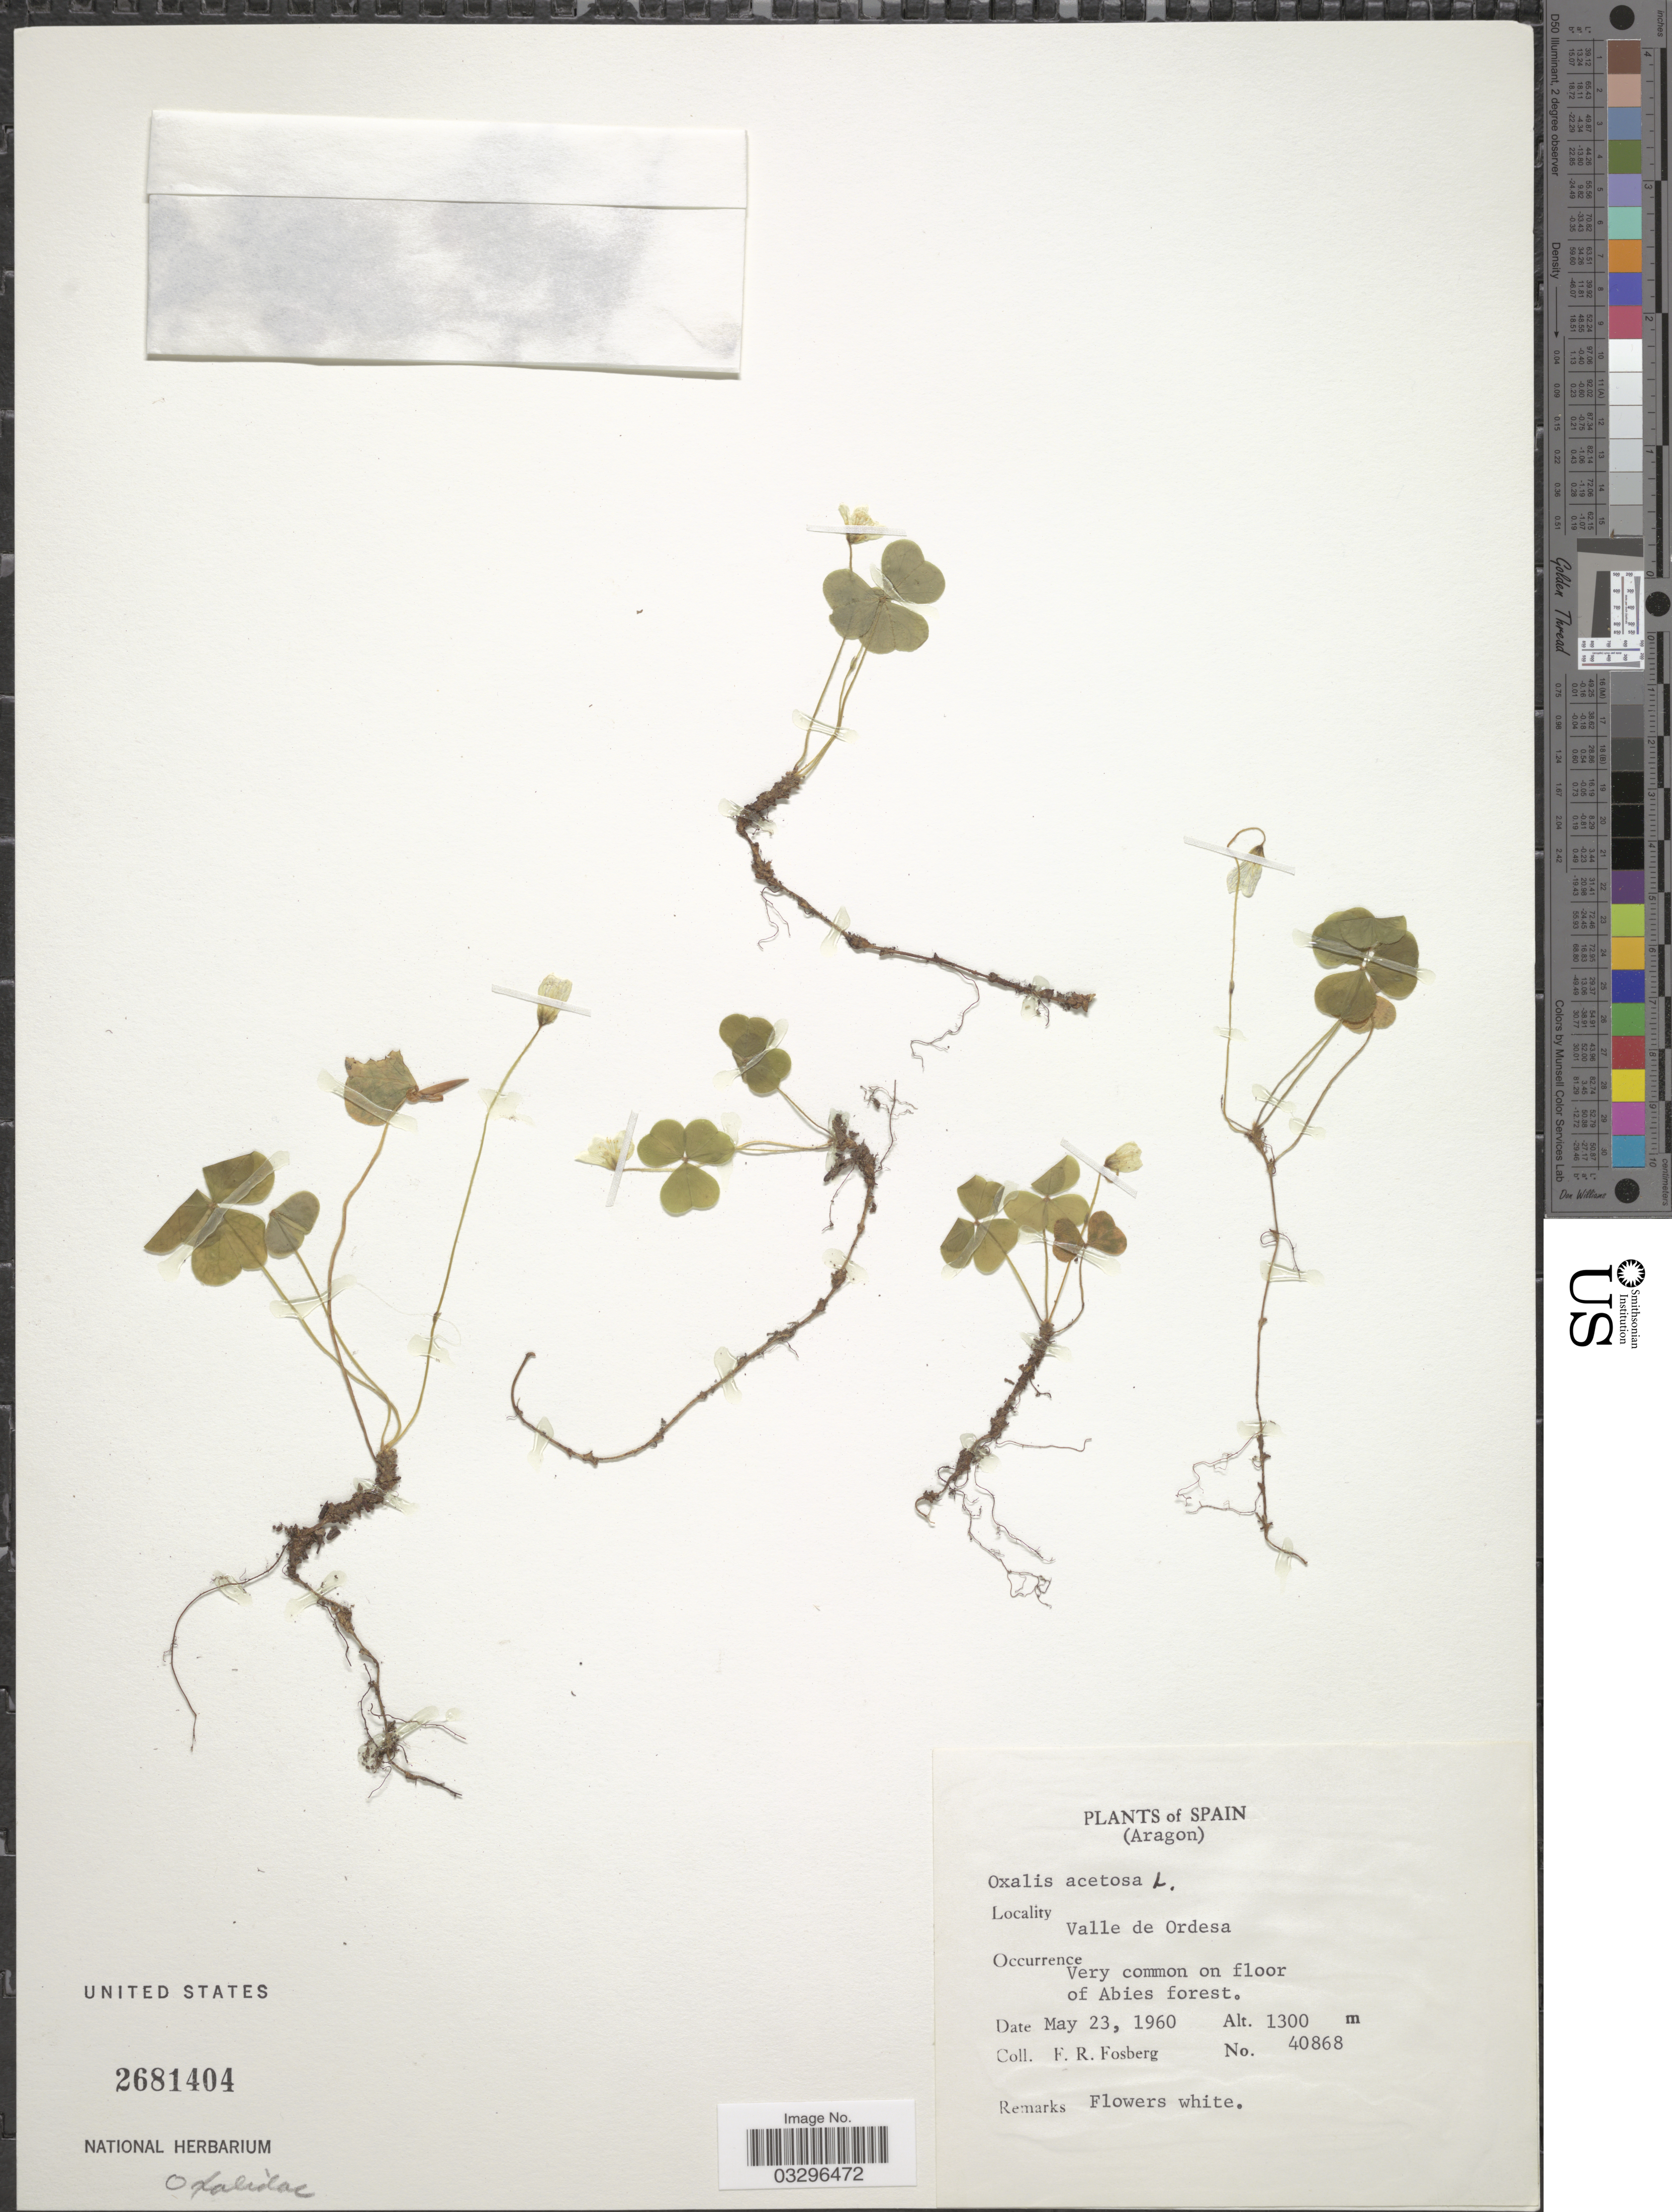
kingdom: Plantae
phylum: Tracheophyta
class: Magnoliopsida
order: Oxalidales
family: Oxalidaceae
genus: Oxalis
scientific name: Oxalis acetosella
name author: L.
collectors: F. R. Fosberg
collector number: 40868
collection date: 1960-05-23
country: Spain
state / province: Aragón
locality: Valle de Ordesa.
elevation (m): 1300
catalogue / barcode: US 2681404